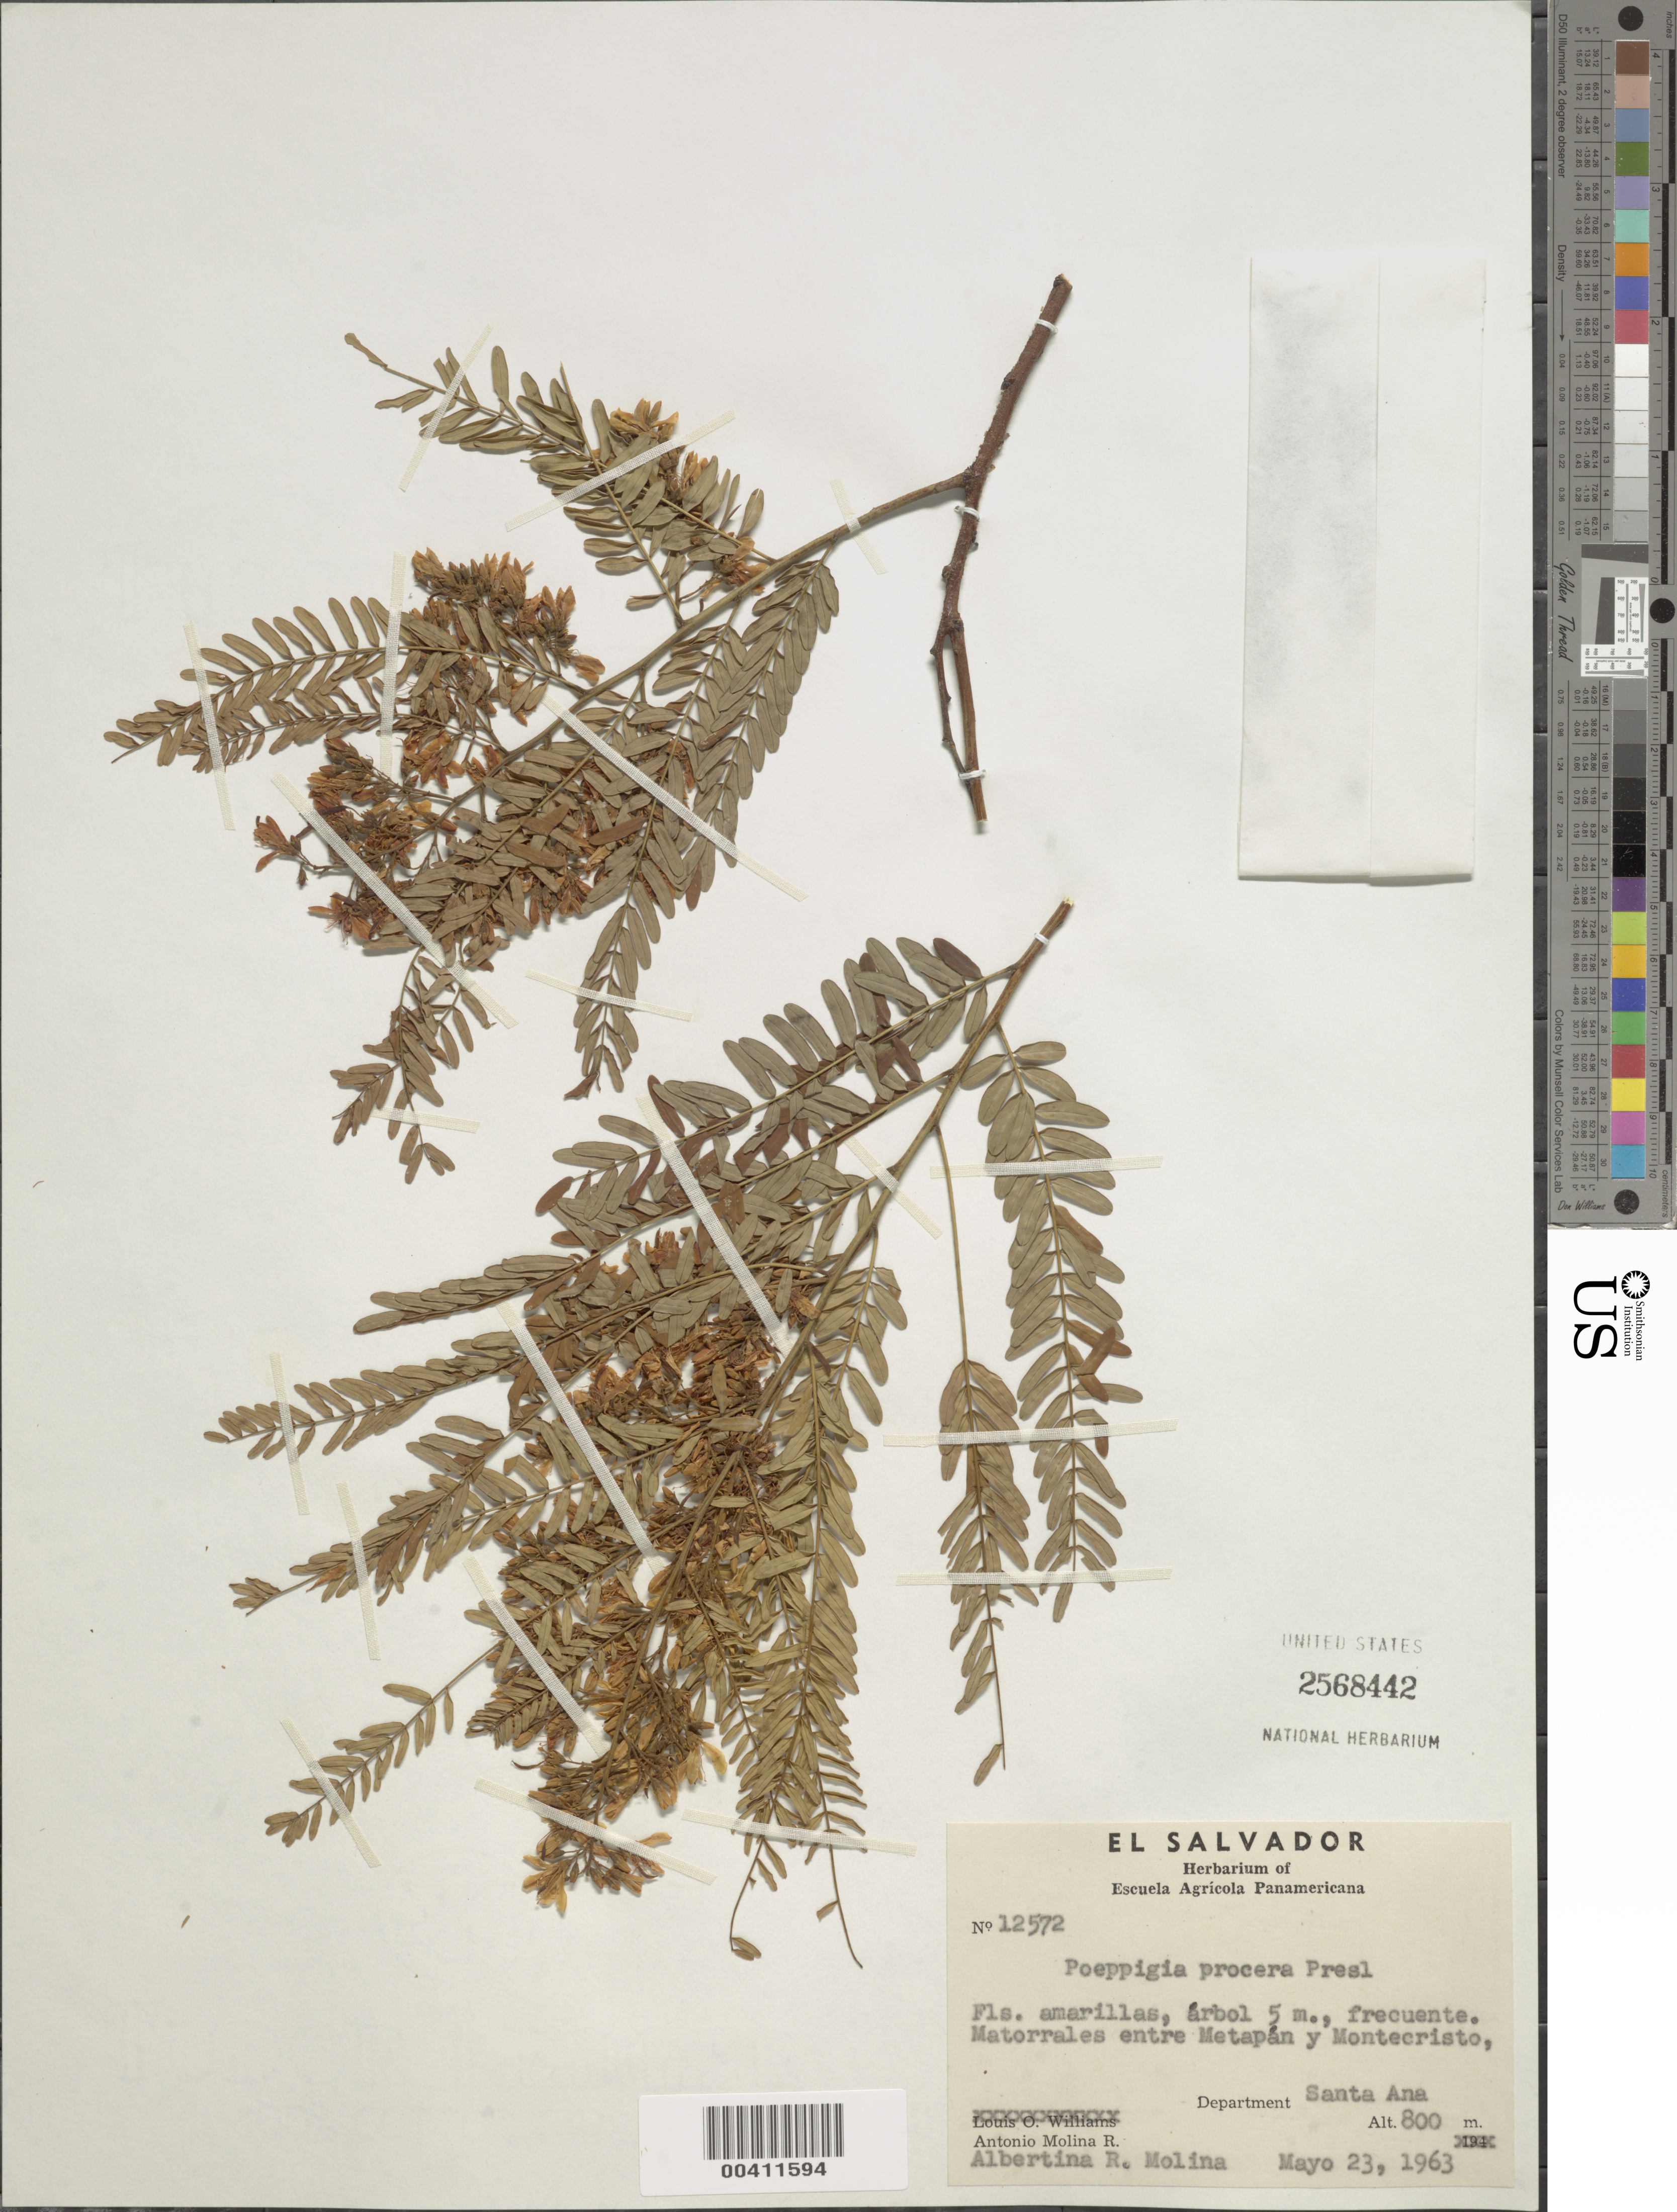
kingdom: Plantae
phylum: Tracheophyta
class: Magnoliopsida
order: Fabales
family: Fabaceae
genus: Poeppigia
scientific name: Poeppigia procera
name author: C. Presl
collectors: A. Molina R. & A. Molina R.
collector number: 12572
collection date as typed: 23 May 1963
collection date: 1963-05-23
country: Honduras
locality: Entre metapan y montecristo, santa ana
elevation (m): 800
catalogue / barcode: US 2568442